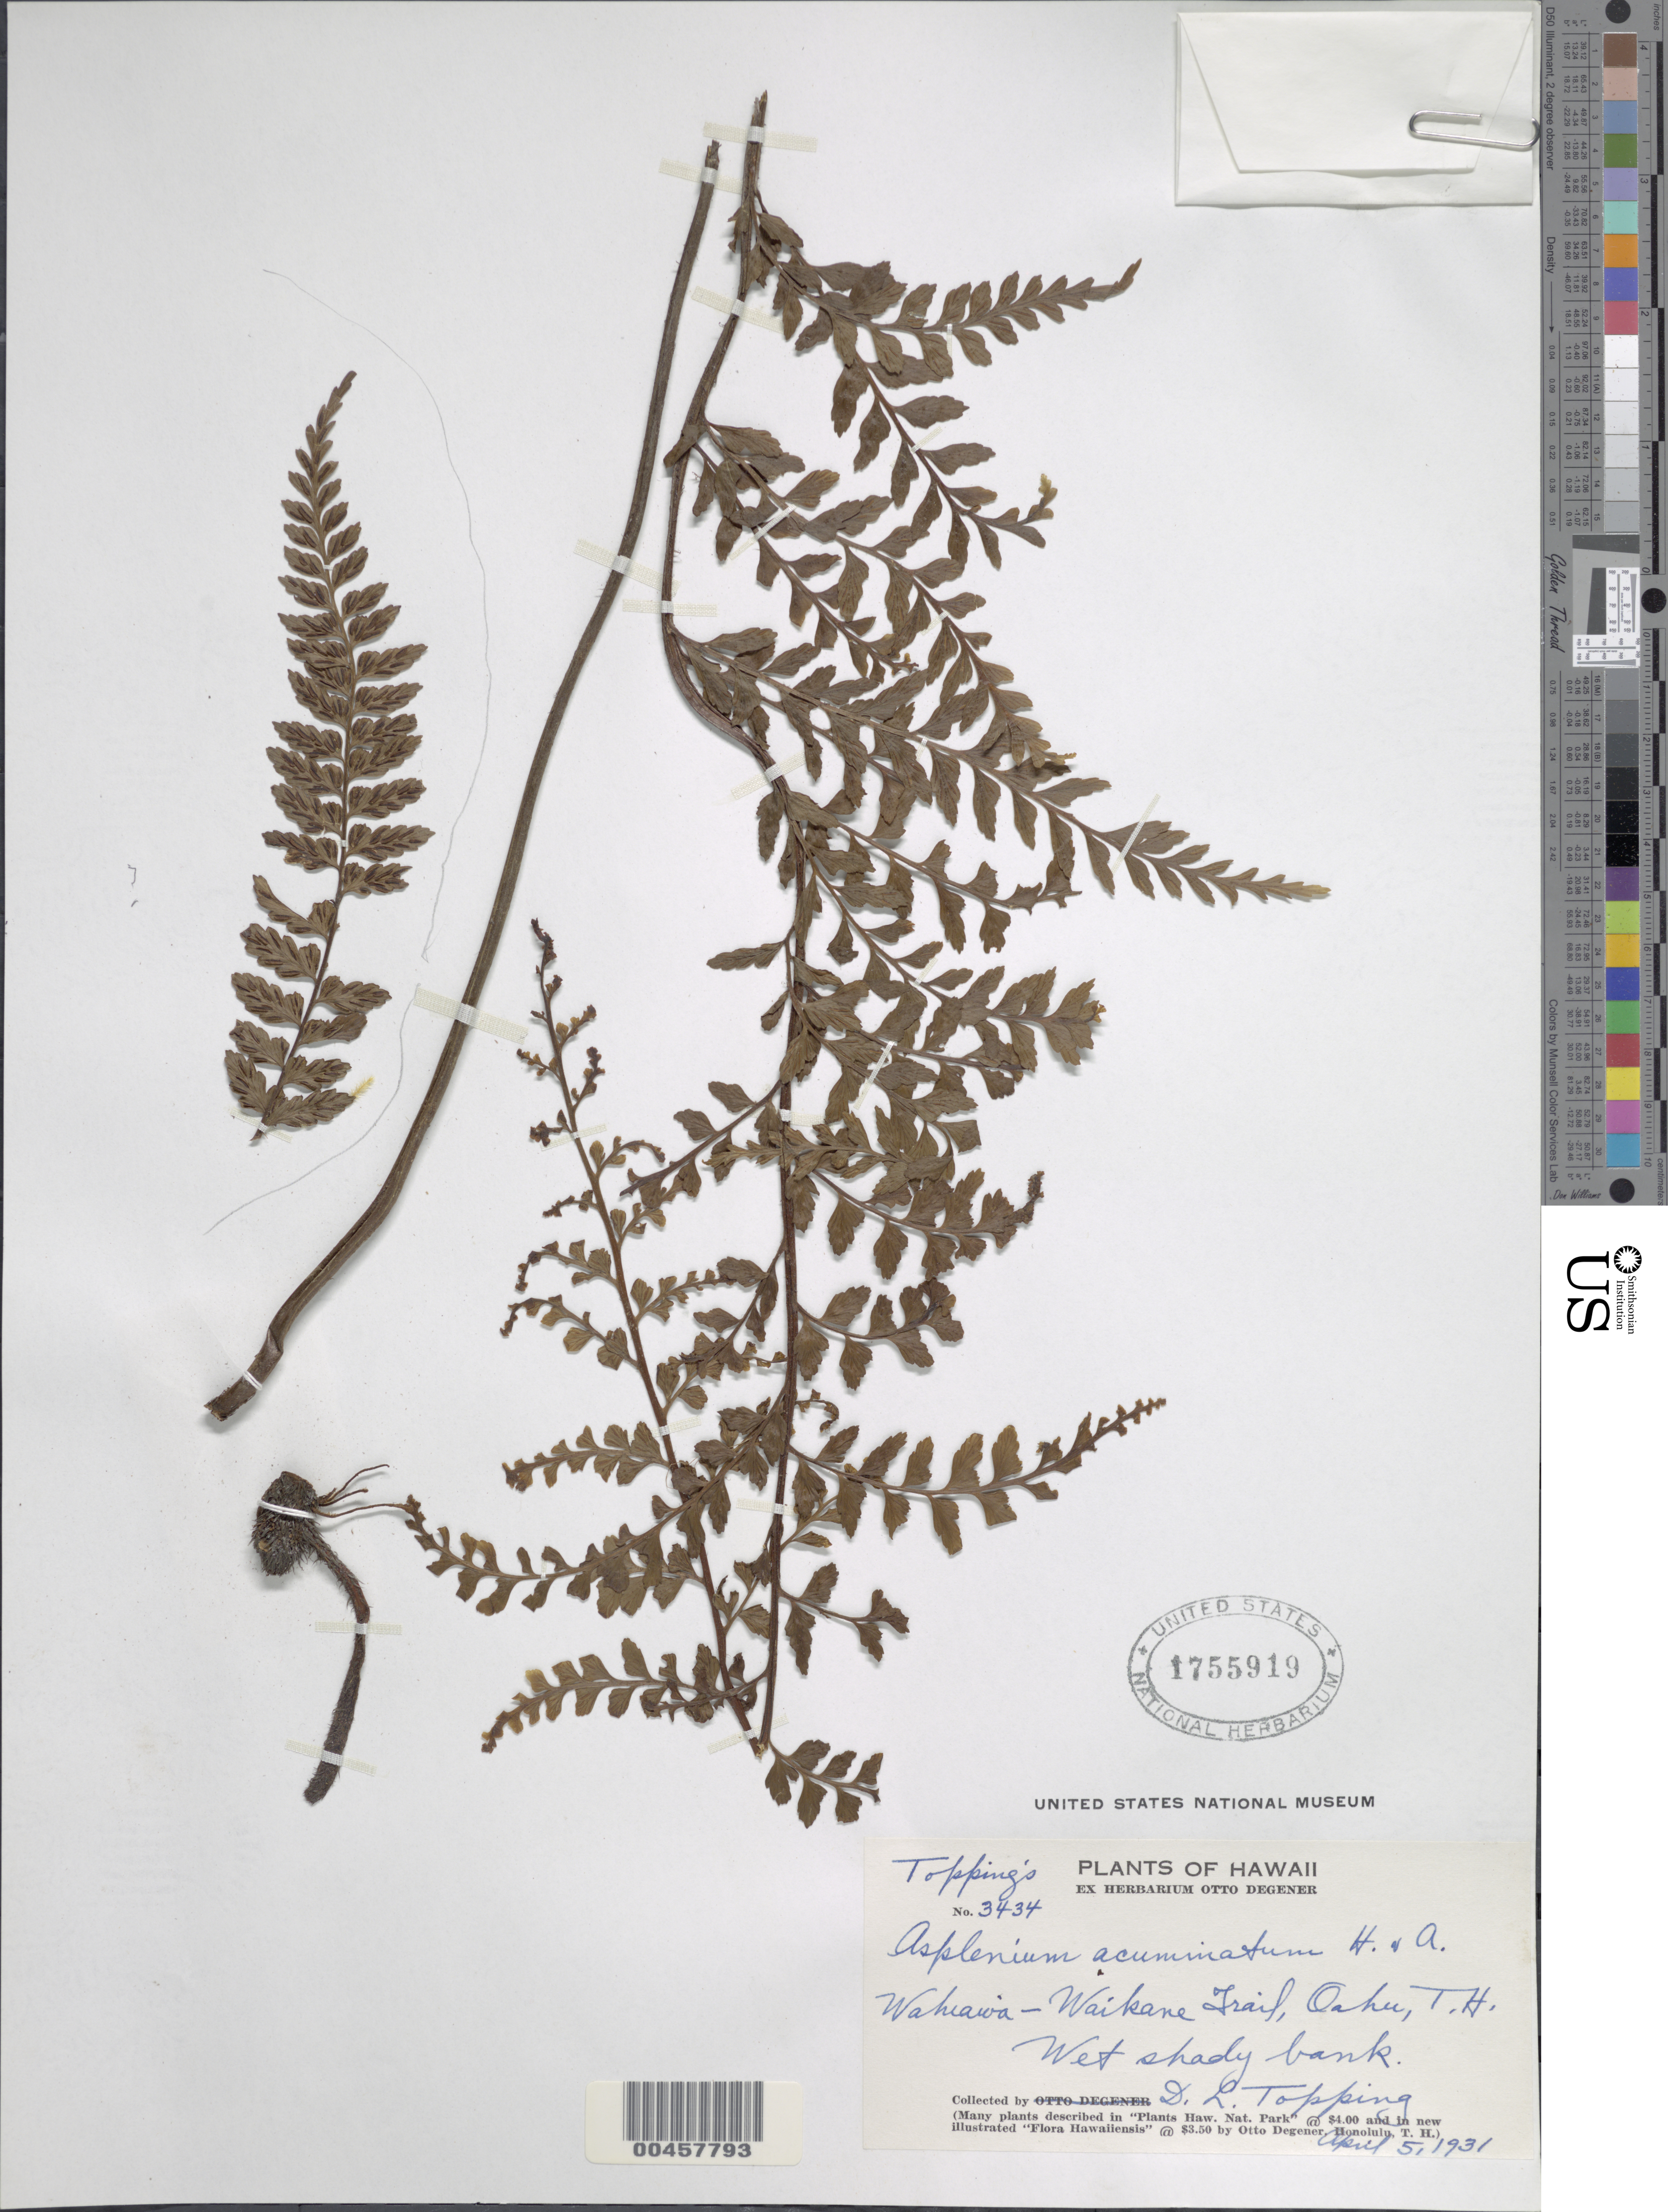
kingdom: Plantae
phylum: Tracheophyta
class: Polypodiopsida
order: Polypodiales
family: Aspleniaceae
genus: Asplenium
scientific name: Asplenium acuminatum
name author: Hook. & Arn.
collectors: D. L. Topping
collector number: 3434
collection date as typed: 5 Apr 1931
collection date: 1931-04-05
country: United States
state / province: Hawaii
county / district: Honolulu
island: Oahu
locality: Wahiawa - Waikane Trail, Oahu, T.H.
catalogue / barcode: US 1755919